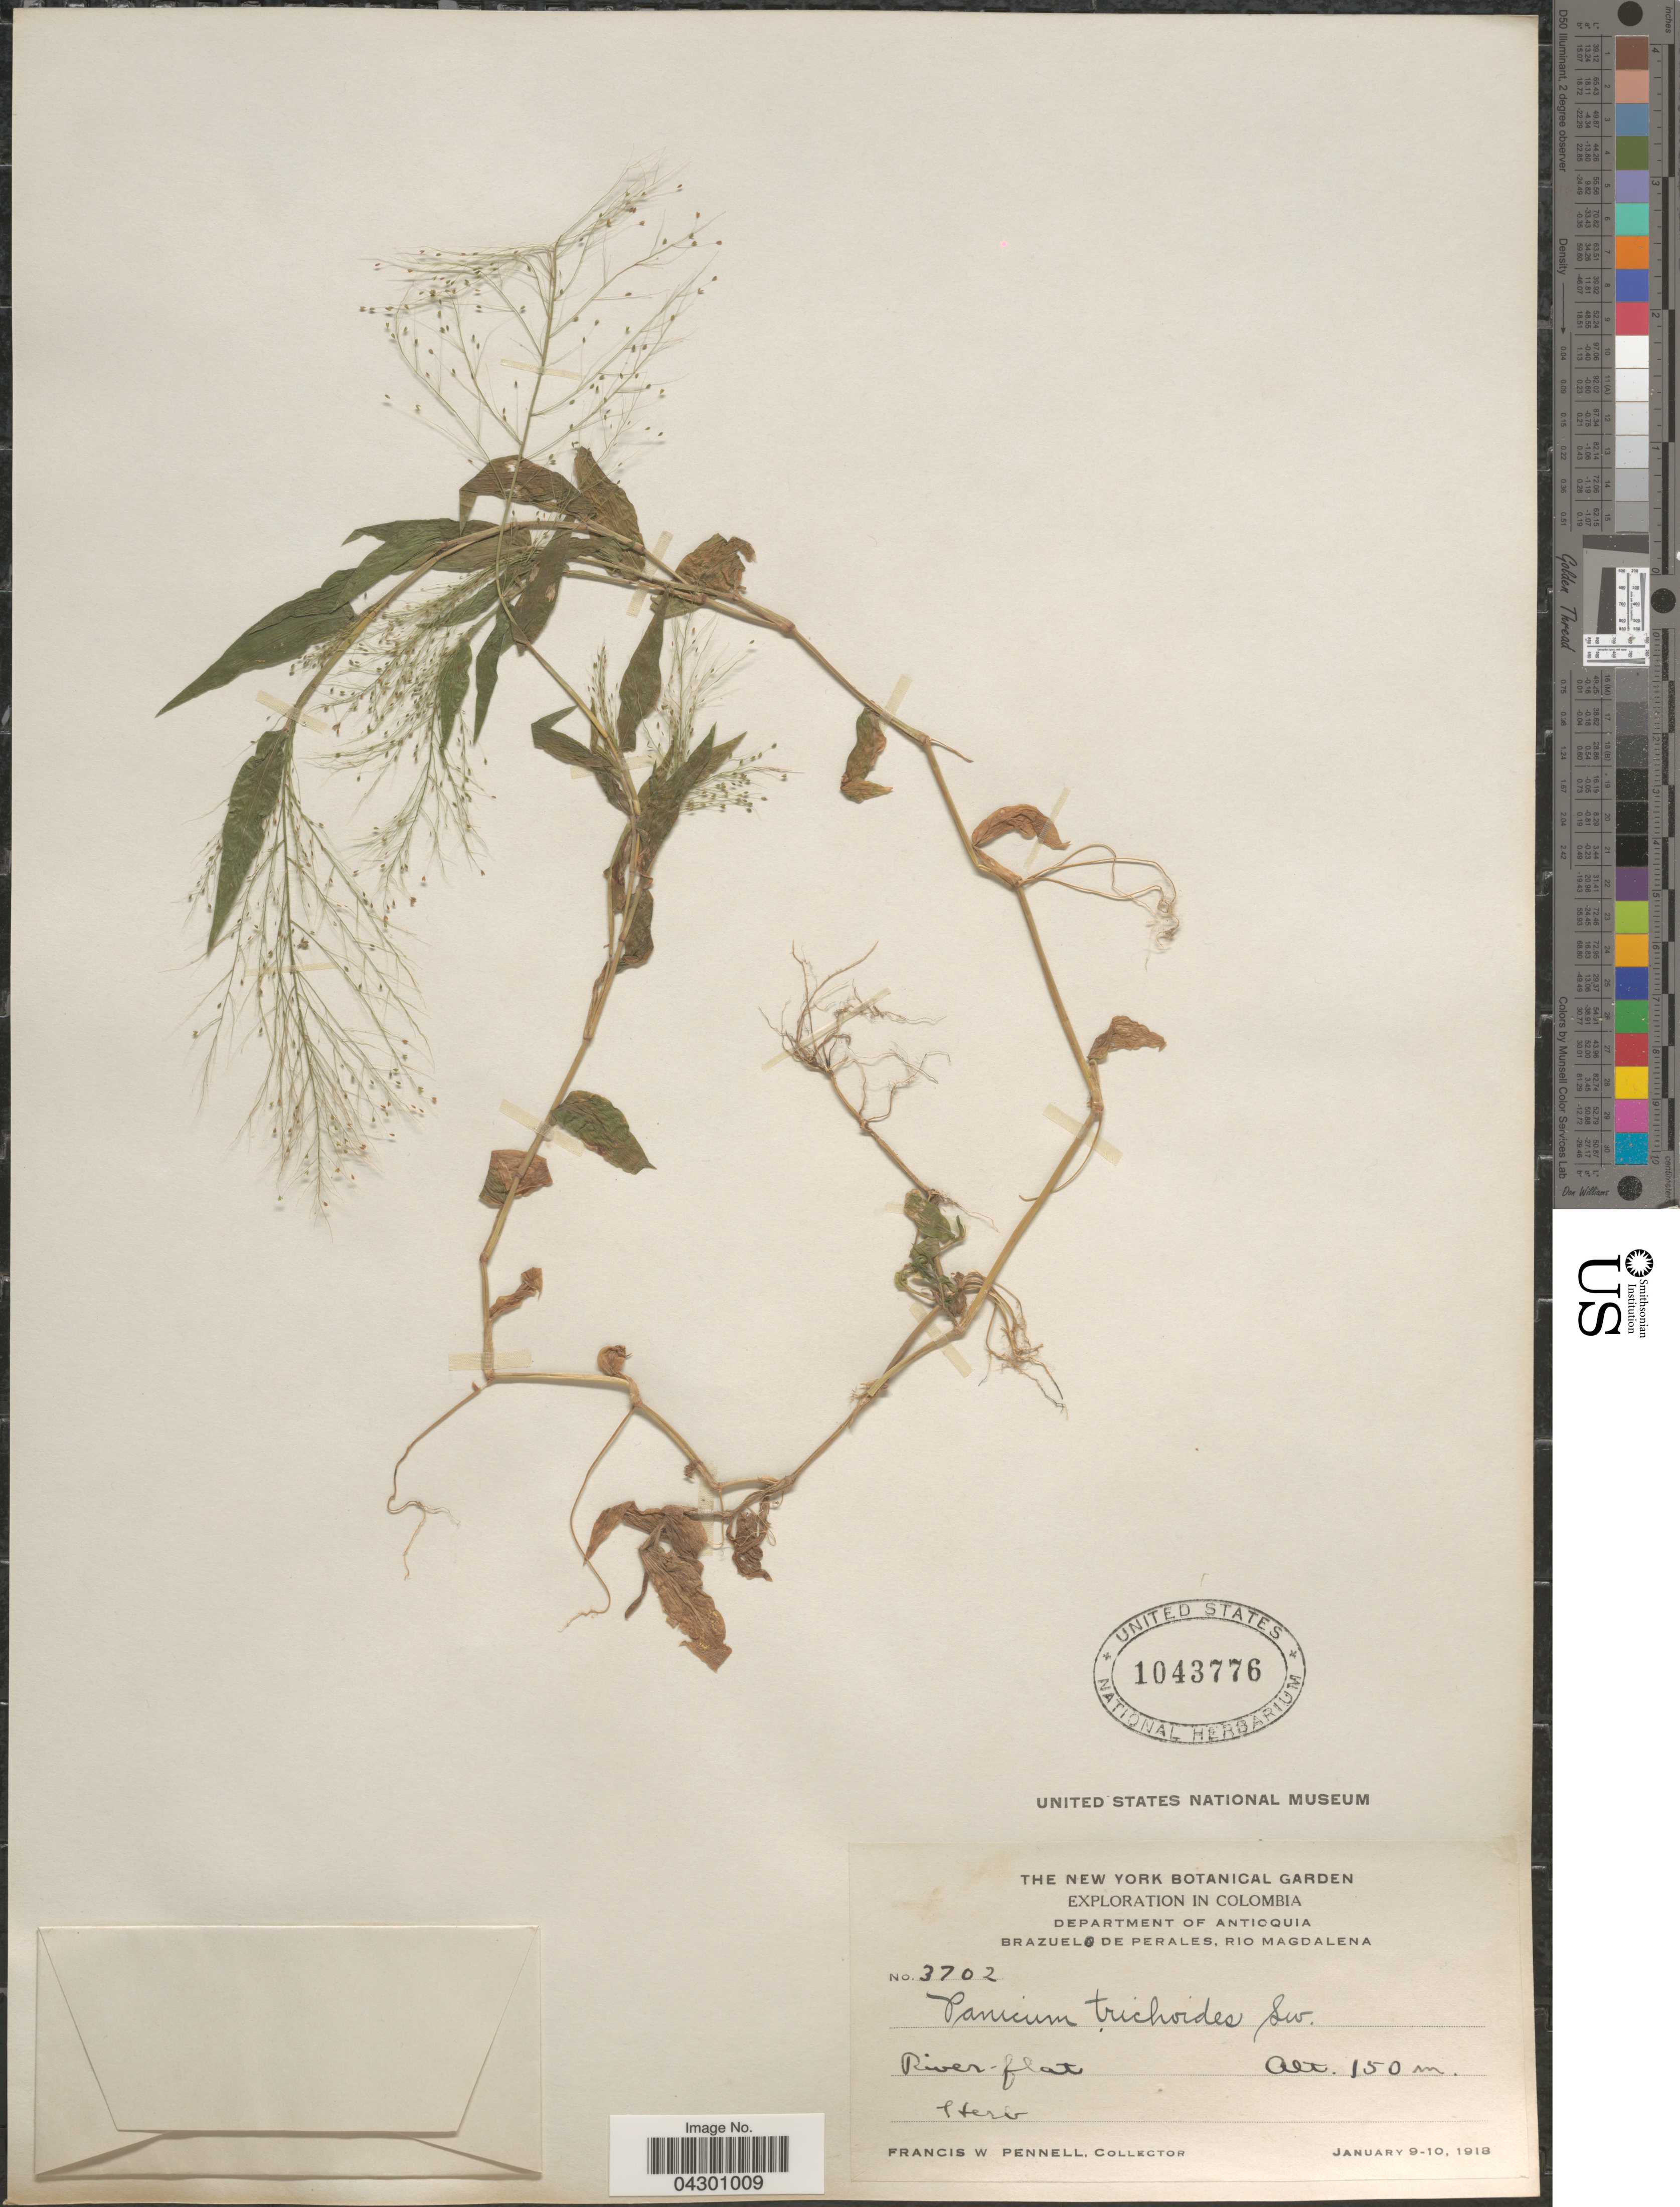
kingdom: Plantae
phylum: Tracheophyta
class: Liliopsida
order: Poales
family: Poaceae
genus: Panicum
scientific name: Panicum trichoides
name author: Sw.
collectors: F. W. Pennell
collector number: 3702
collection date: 1918-01-09/1918-01-10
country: Colombia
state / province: Antioquia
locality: Exploration in Colombia. Department of Antioquia. Brazuelo de Perales, Rio Magdalena.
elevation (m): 150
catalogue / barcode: US 1043776